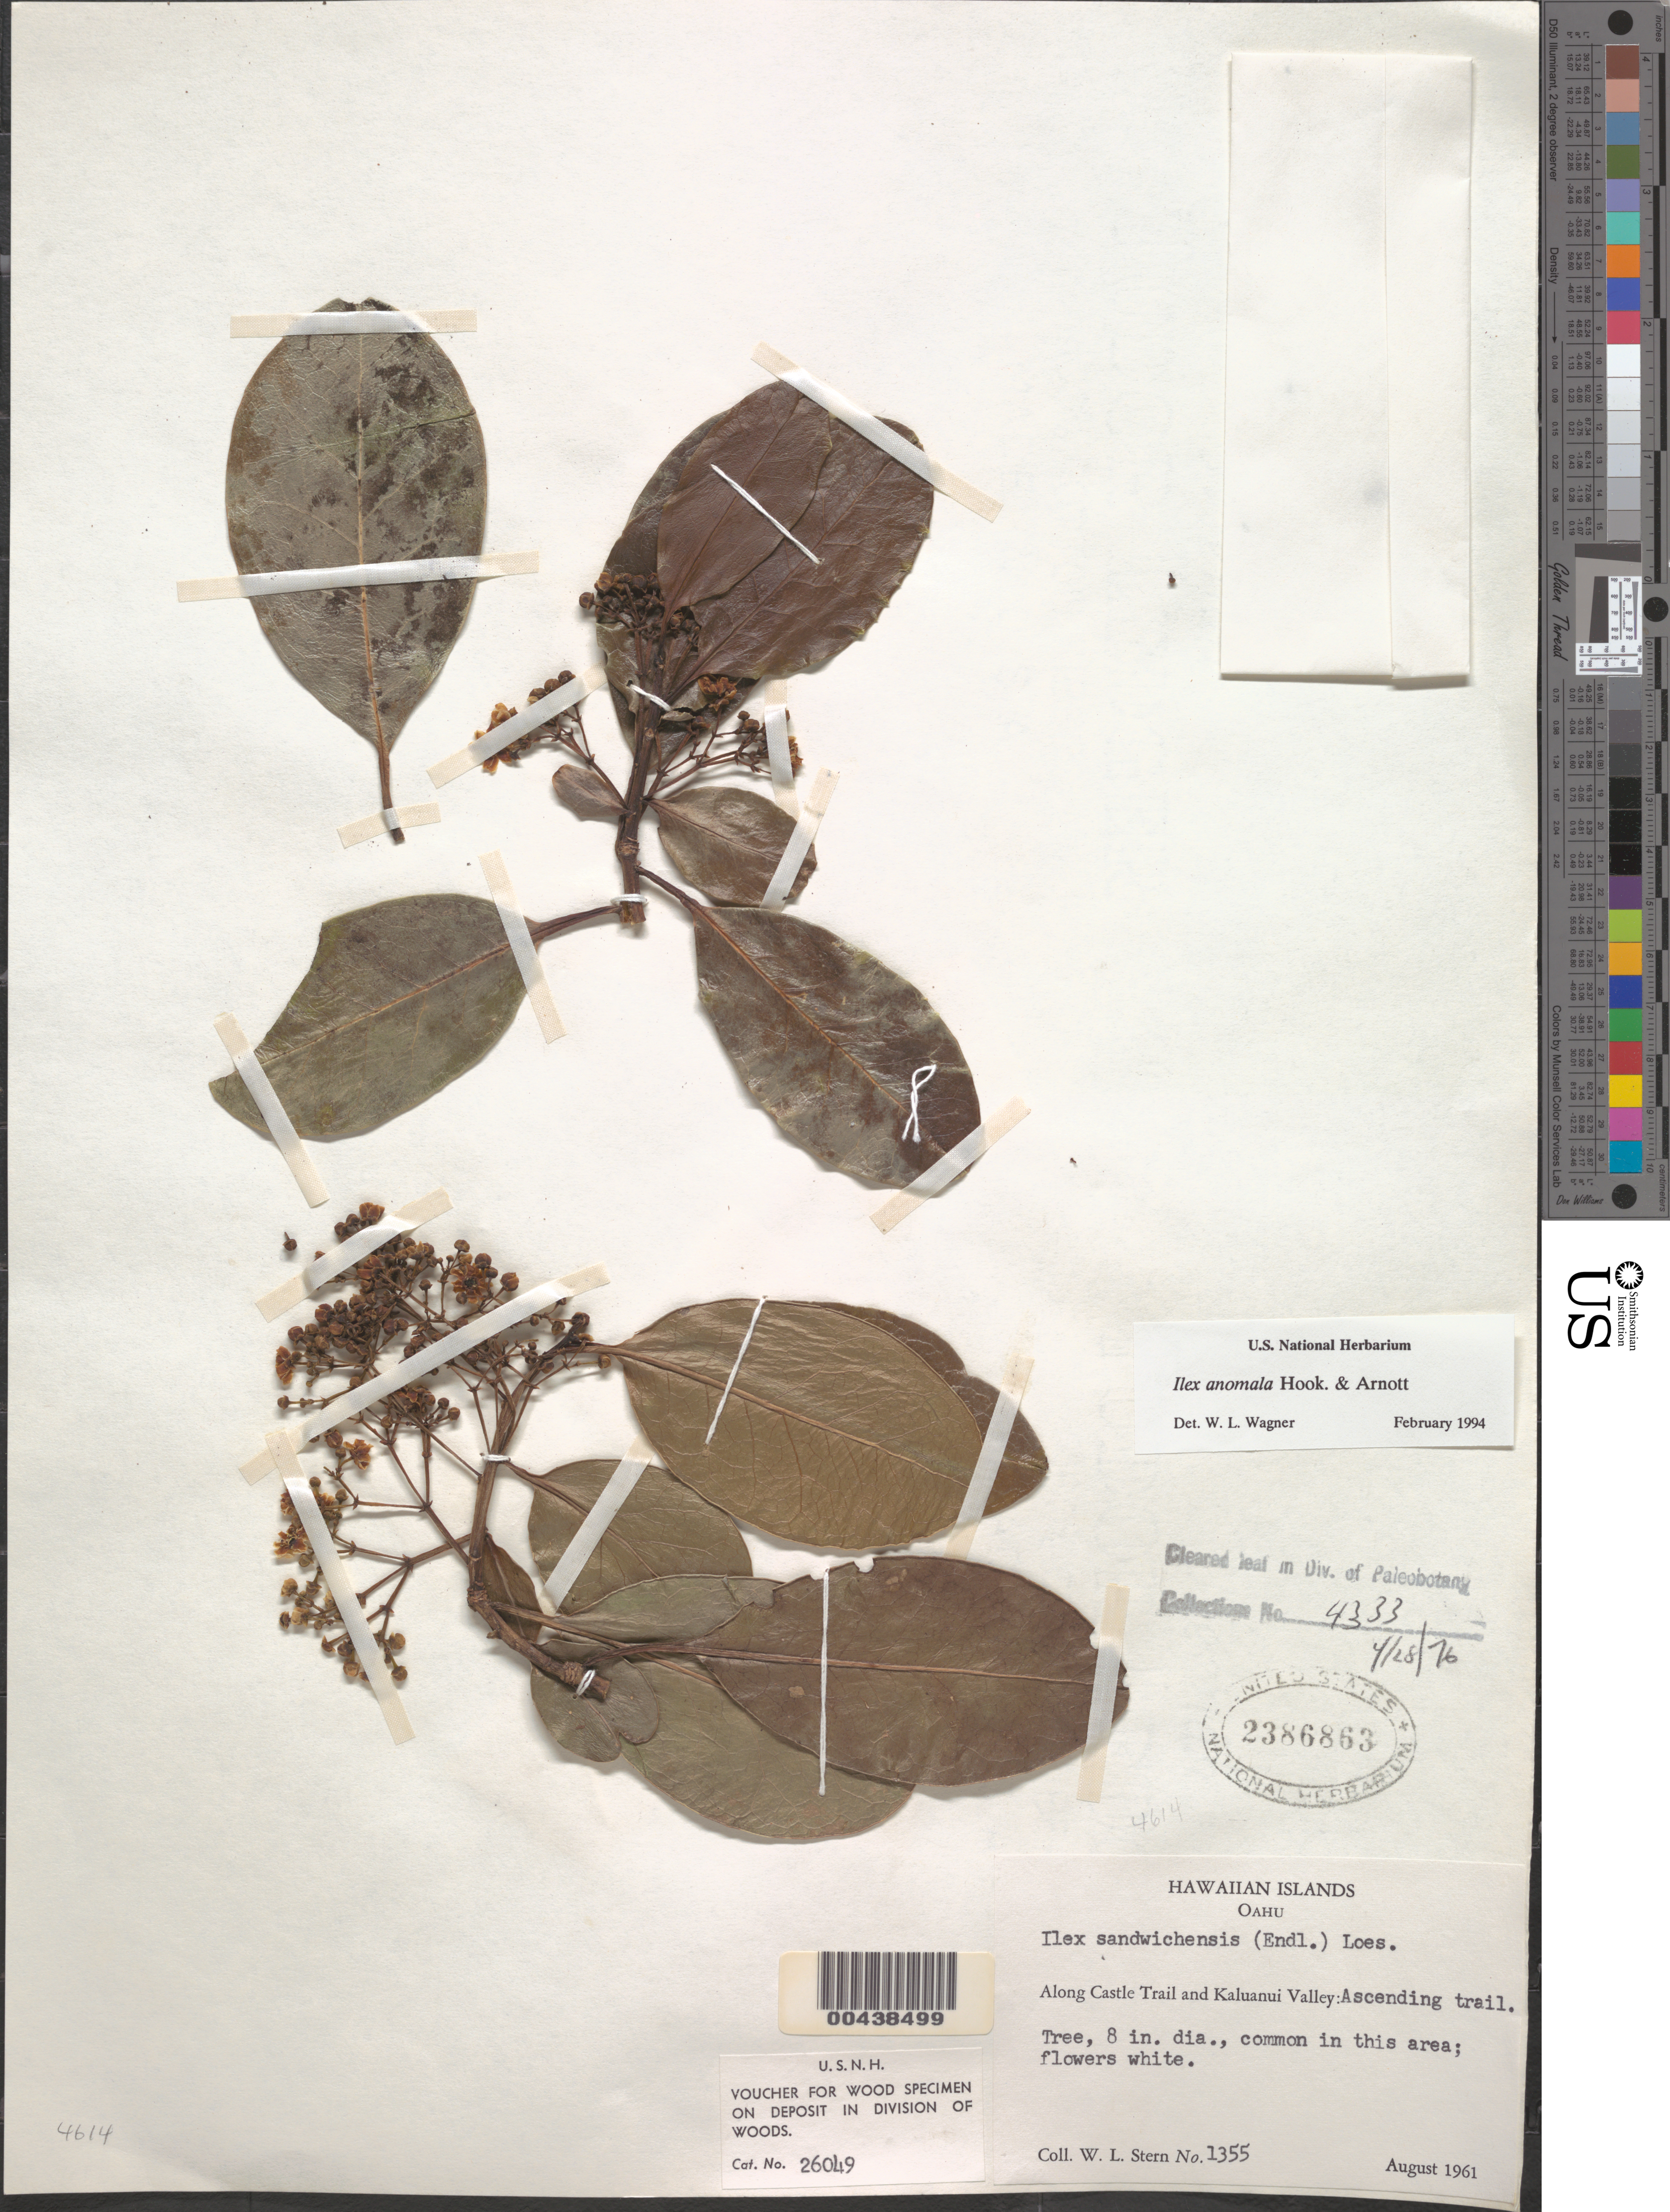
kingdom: Plantae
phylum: Tracheophyta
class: Magnoliopsida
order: Aquifoliales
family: Aquifoliaceae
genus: Ilex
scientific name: Ilex anomala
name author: Hook. & Arn.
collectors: W. L. Stern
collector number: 1355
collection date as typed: Aug 1961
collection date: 1961-08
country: United States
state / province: Hawaii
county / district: Honolulu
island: Oahu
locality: Along Castle Trail and Kaluanui Valley, ascending trail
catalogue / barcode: US 2386863